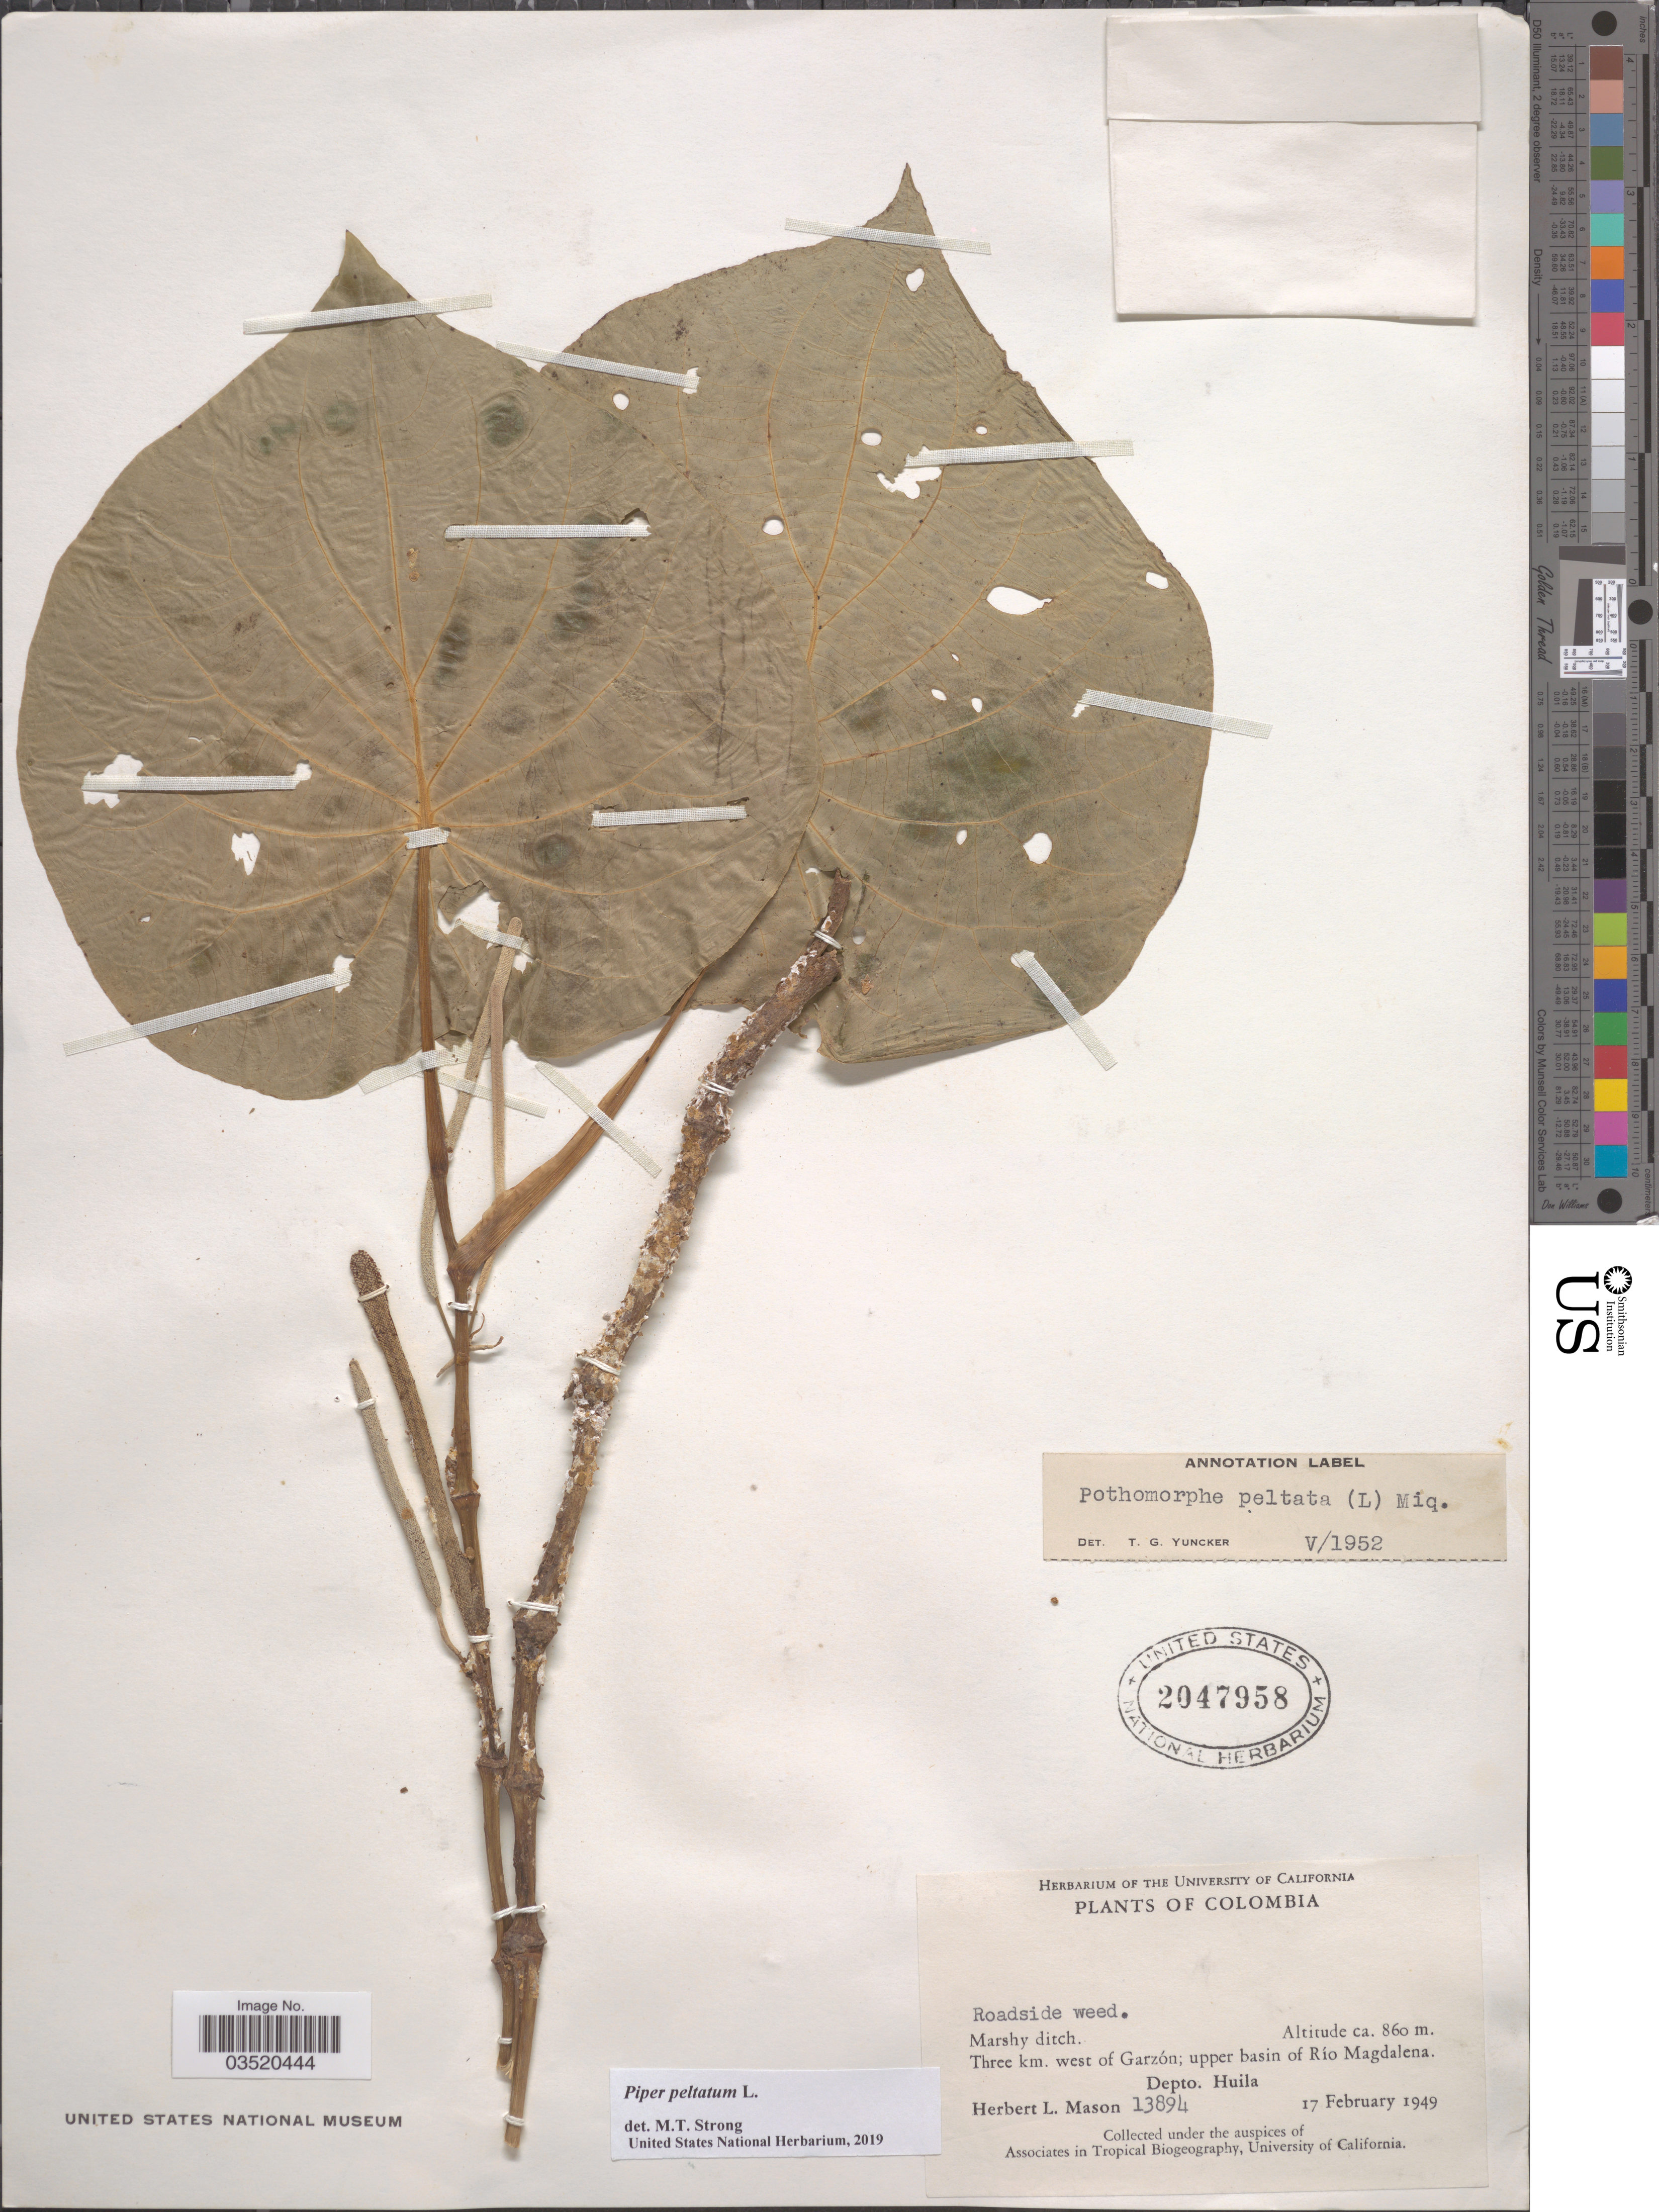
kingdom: Plantae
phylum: Tracheophyta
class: Magnoliopsida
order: Piperales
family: Piperaceae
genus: Piper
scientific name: Piper peltatum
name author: L.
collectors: H. L. Mason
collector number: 13894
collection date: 1949-02-17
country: Colombia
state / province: Huila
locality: Three km. west of Garzón; upper basin of Río Magdalena. Depto. Huila.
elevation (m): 860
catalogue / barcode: US 2047958